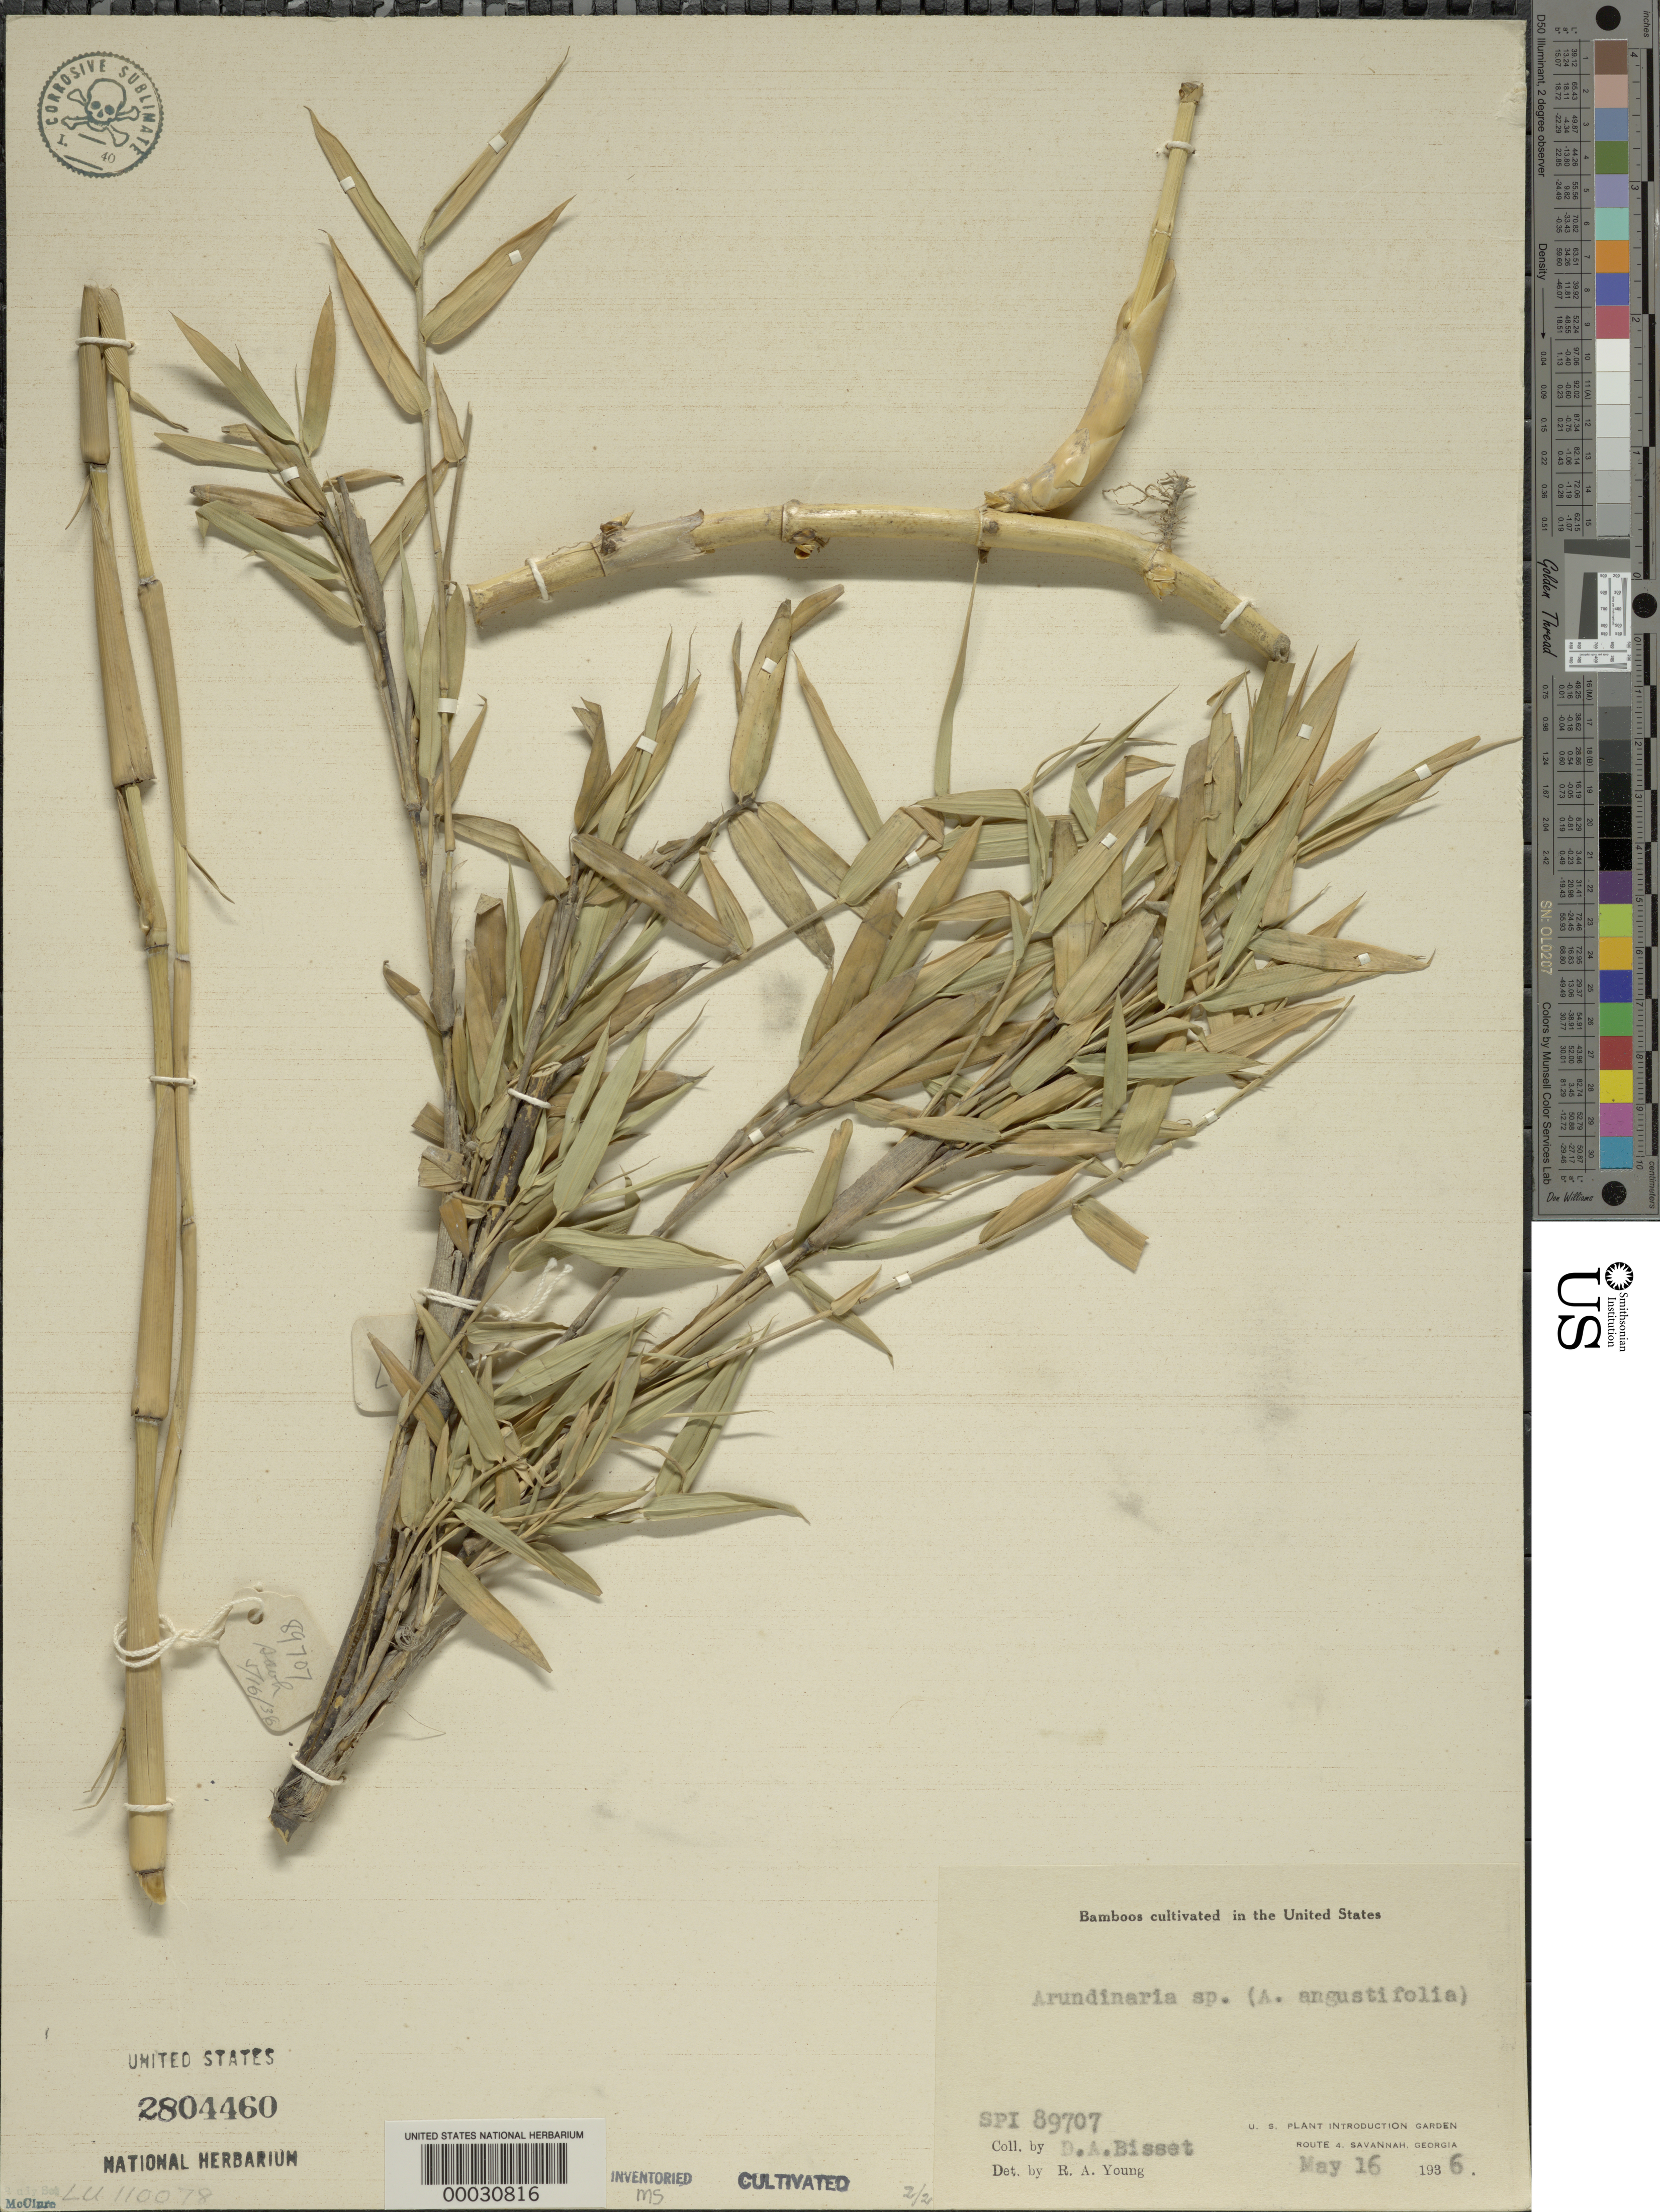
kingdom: Plantae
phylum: Tracheophyta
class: Liliopsida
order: Poales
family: Poaceae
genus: Arundinaria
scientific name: Arundinaria sp.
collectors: D. Bisset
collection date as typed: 28 Oct 1935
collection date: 1935-10-28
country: United States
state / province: Georgia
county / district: Chatham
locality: U.s.d.a. plant introduction station-savannah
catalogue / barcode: US 2804460